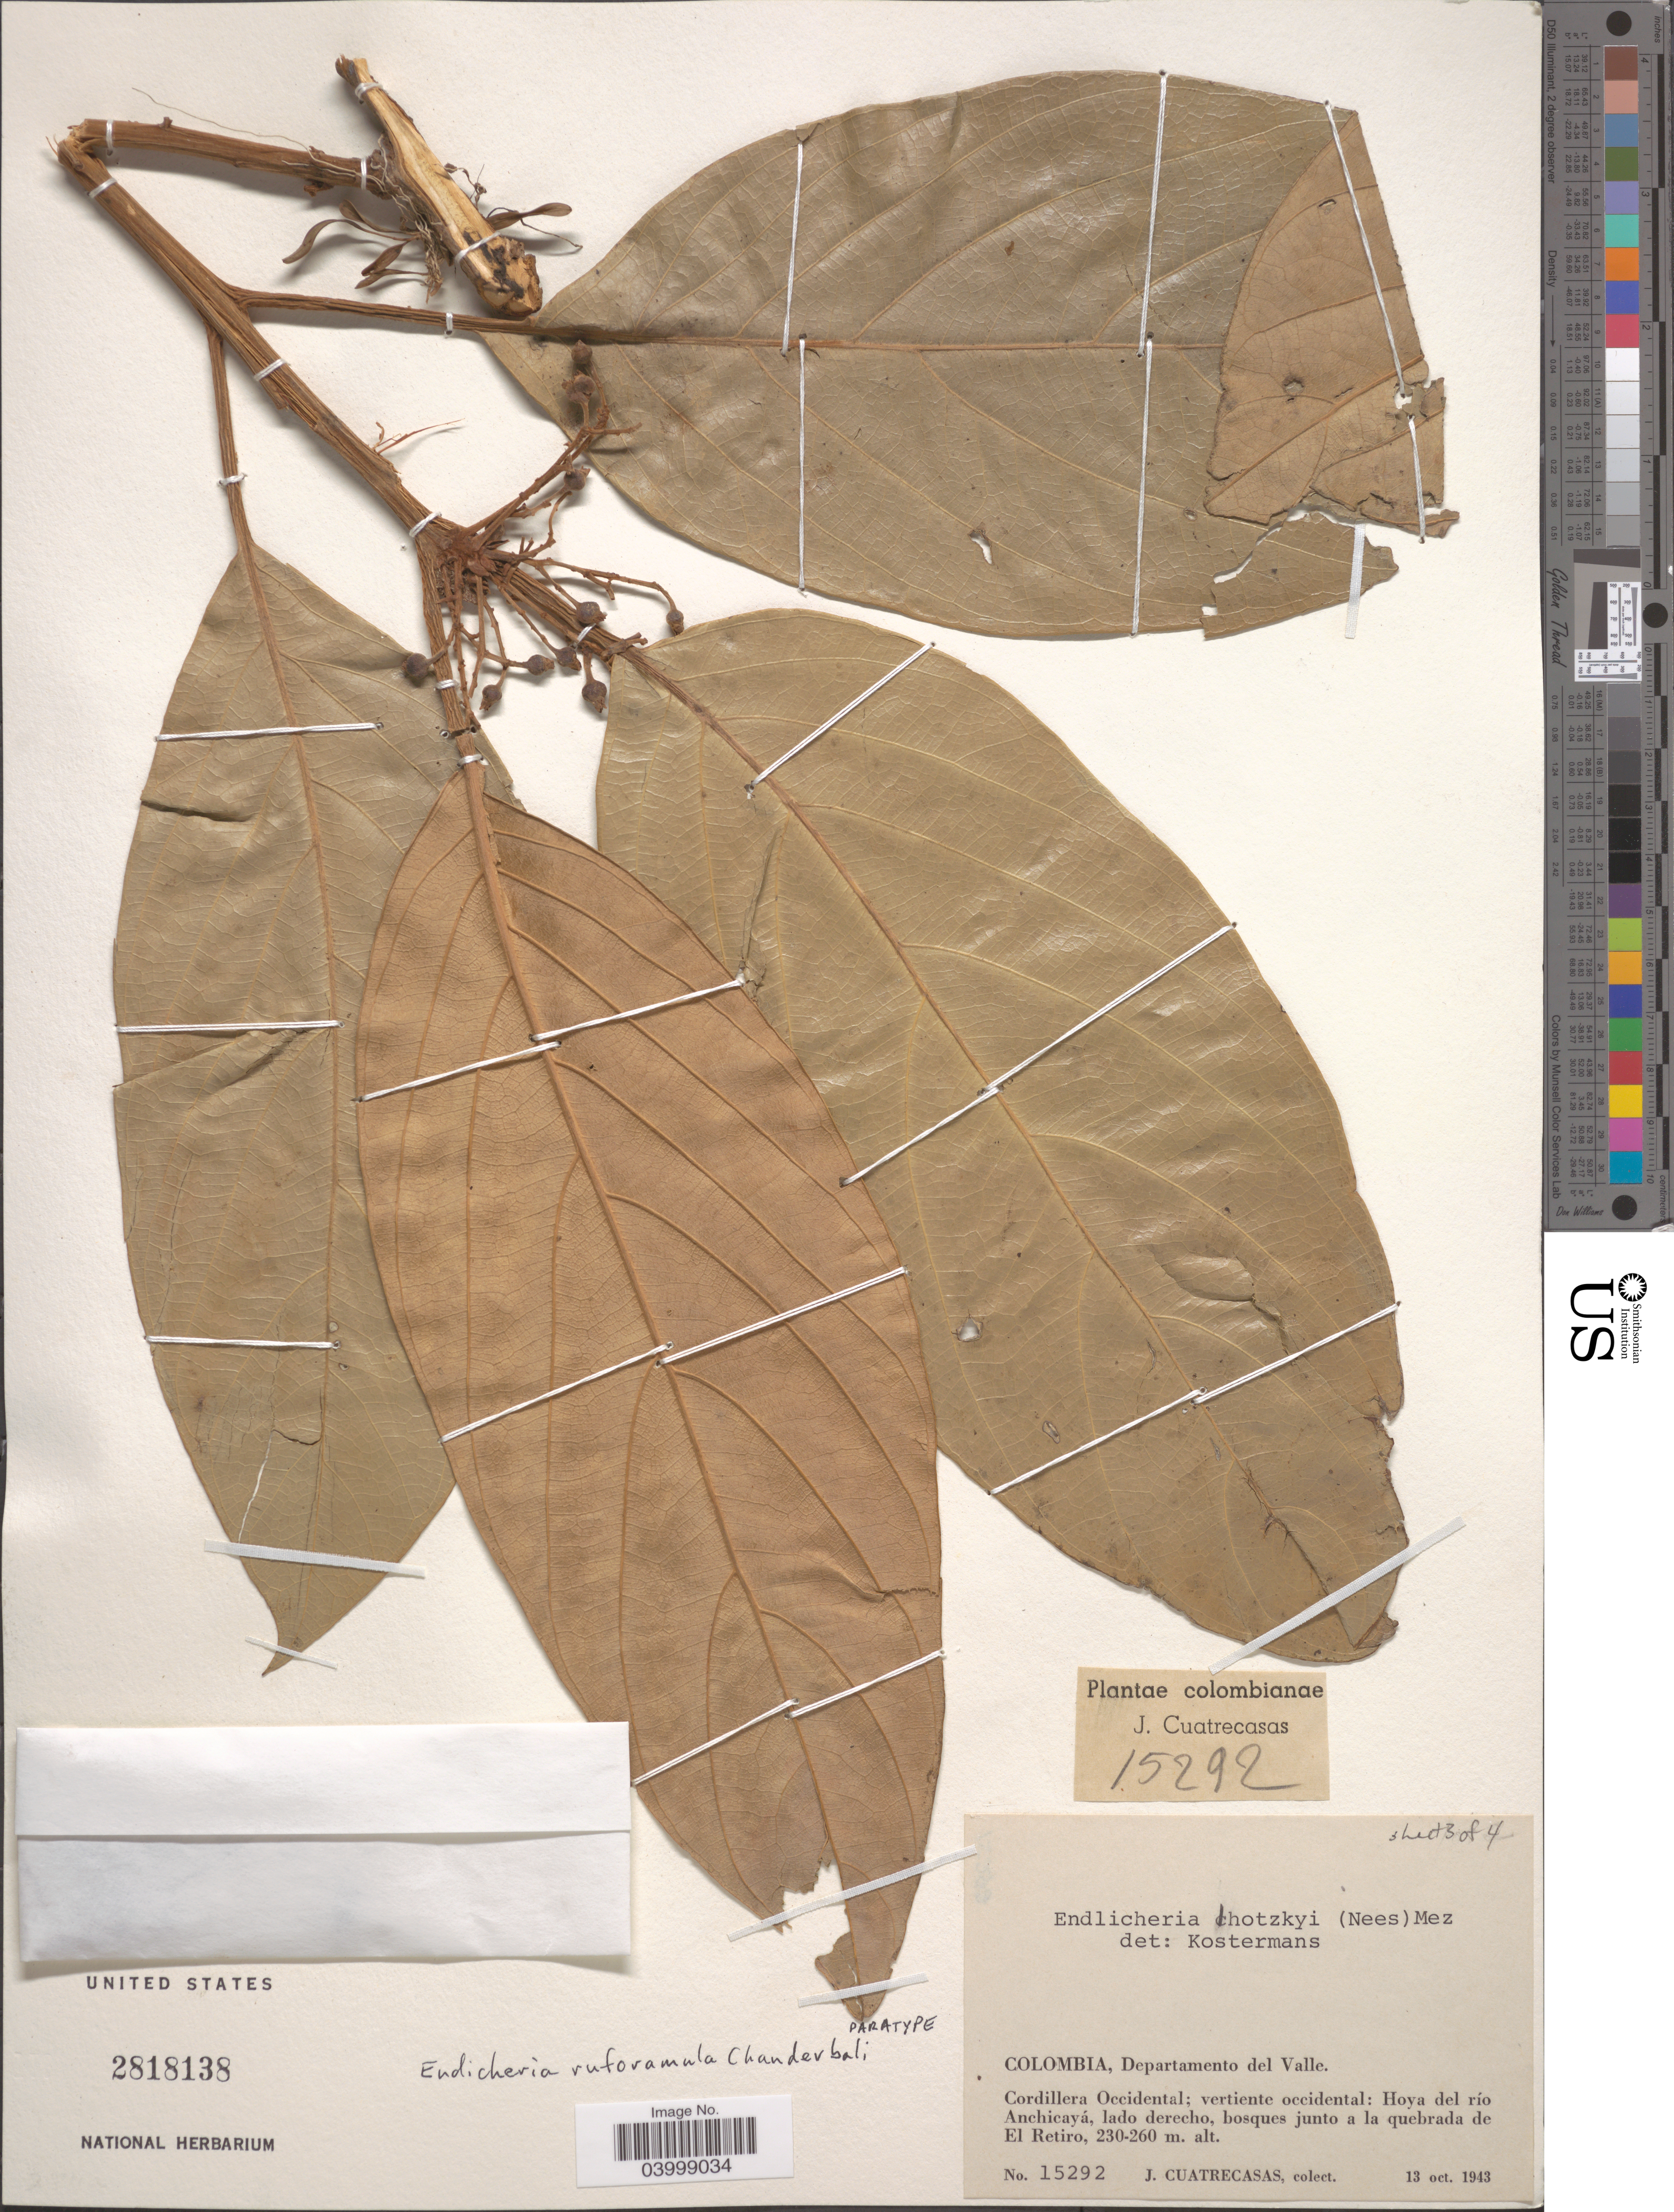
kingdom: Plantae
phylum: Tracheophyta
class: Magnoliopsida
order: Laurales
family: Lauraceae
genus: Endlicheria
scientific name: Endlicheria ruforamula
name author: Chanderb.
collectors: J. Cuatrecasas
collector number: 15292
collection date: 1943-10-13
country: Colombia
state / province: Valle del Cauca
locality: Departamento del Valle. Cordillera Occidental; vertiente occidental: Hoya del río Anchicayá, lado derecho, bosques junto a la quebrada de El Retiro.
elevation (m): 230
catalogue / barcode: US 2818138